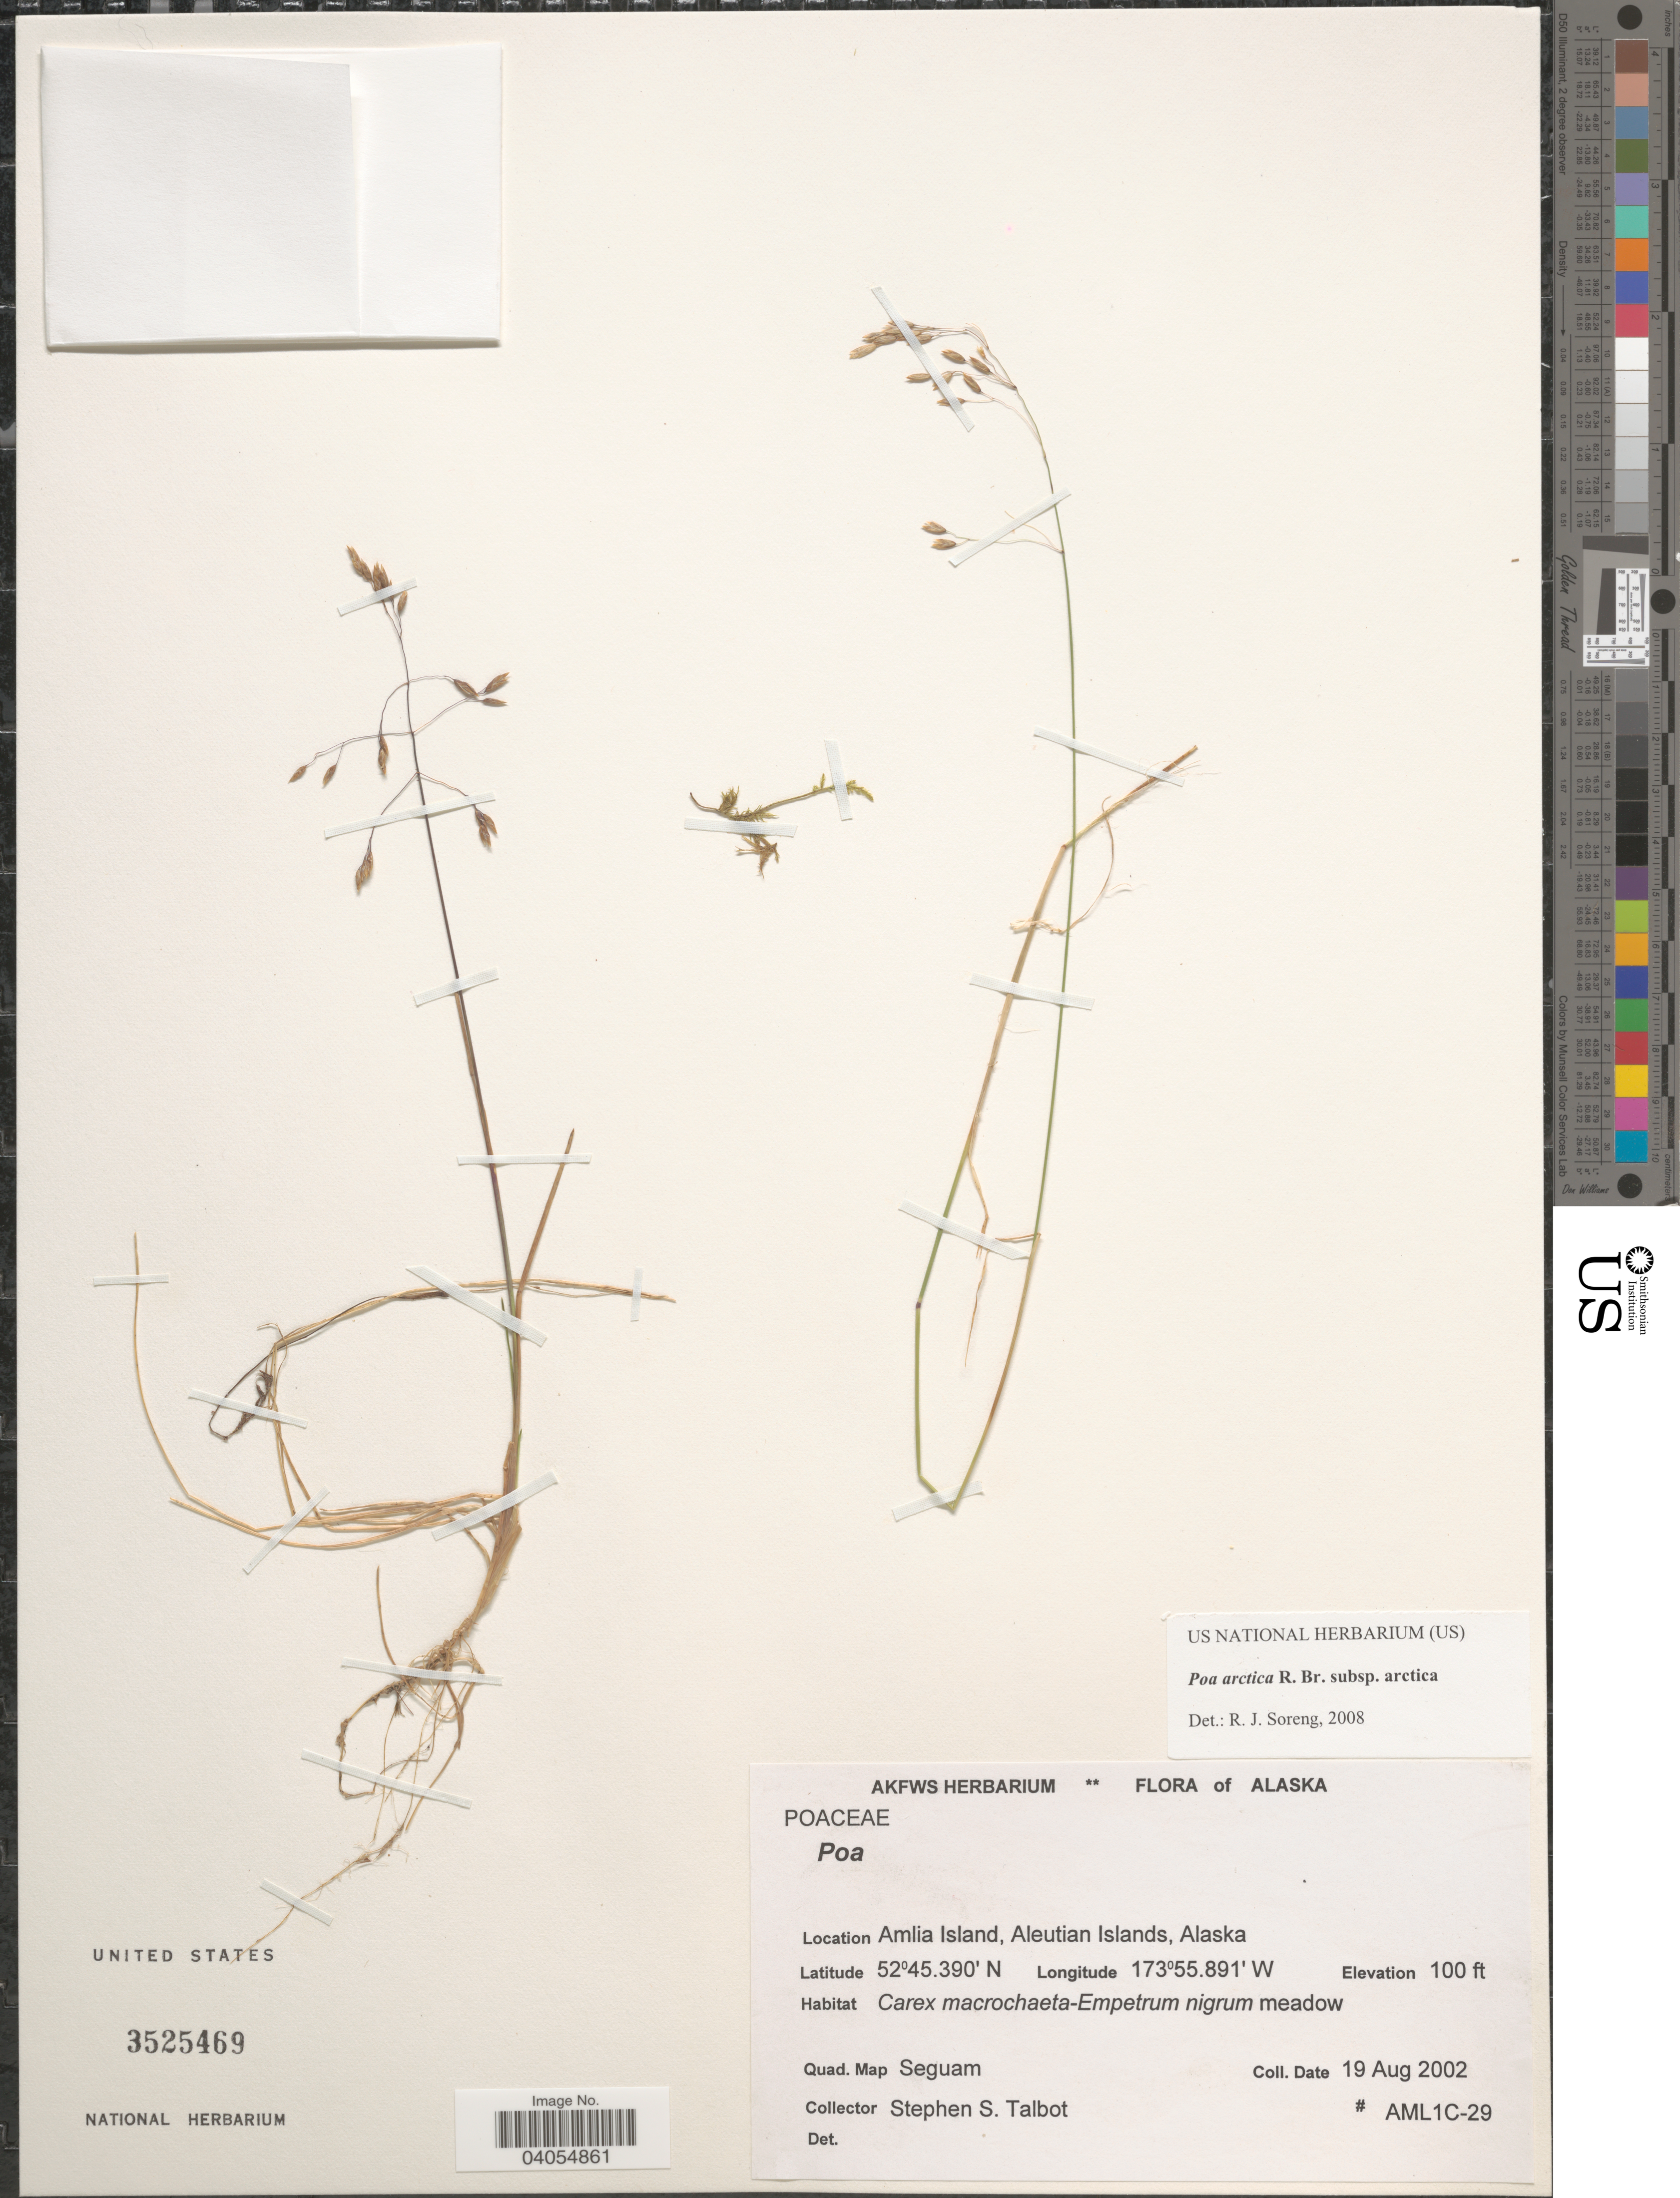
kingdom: Plantae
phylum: Tracheophyta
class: Liliopsida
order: Poales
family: Poaceae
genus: Poa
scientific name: Poa arctica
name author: R. Br.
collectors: S. S. Talbot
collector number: AML1C-29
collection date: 2002-08-19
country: United States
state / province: Alaska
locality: Amlia Island, Aleutian Island. Quad. Map Seguam.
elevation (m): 30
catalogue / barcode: US 3525469